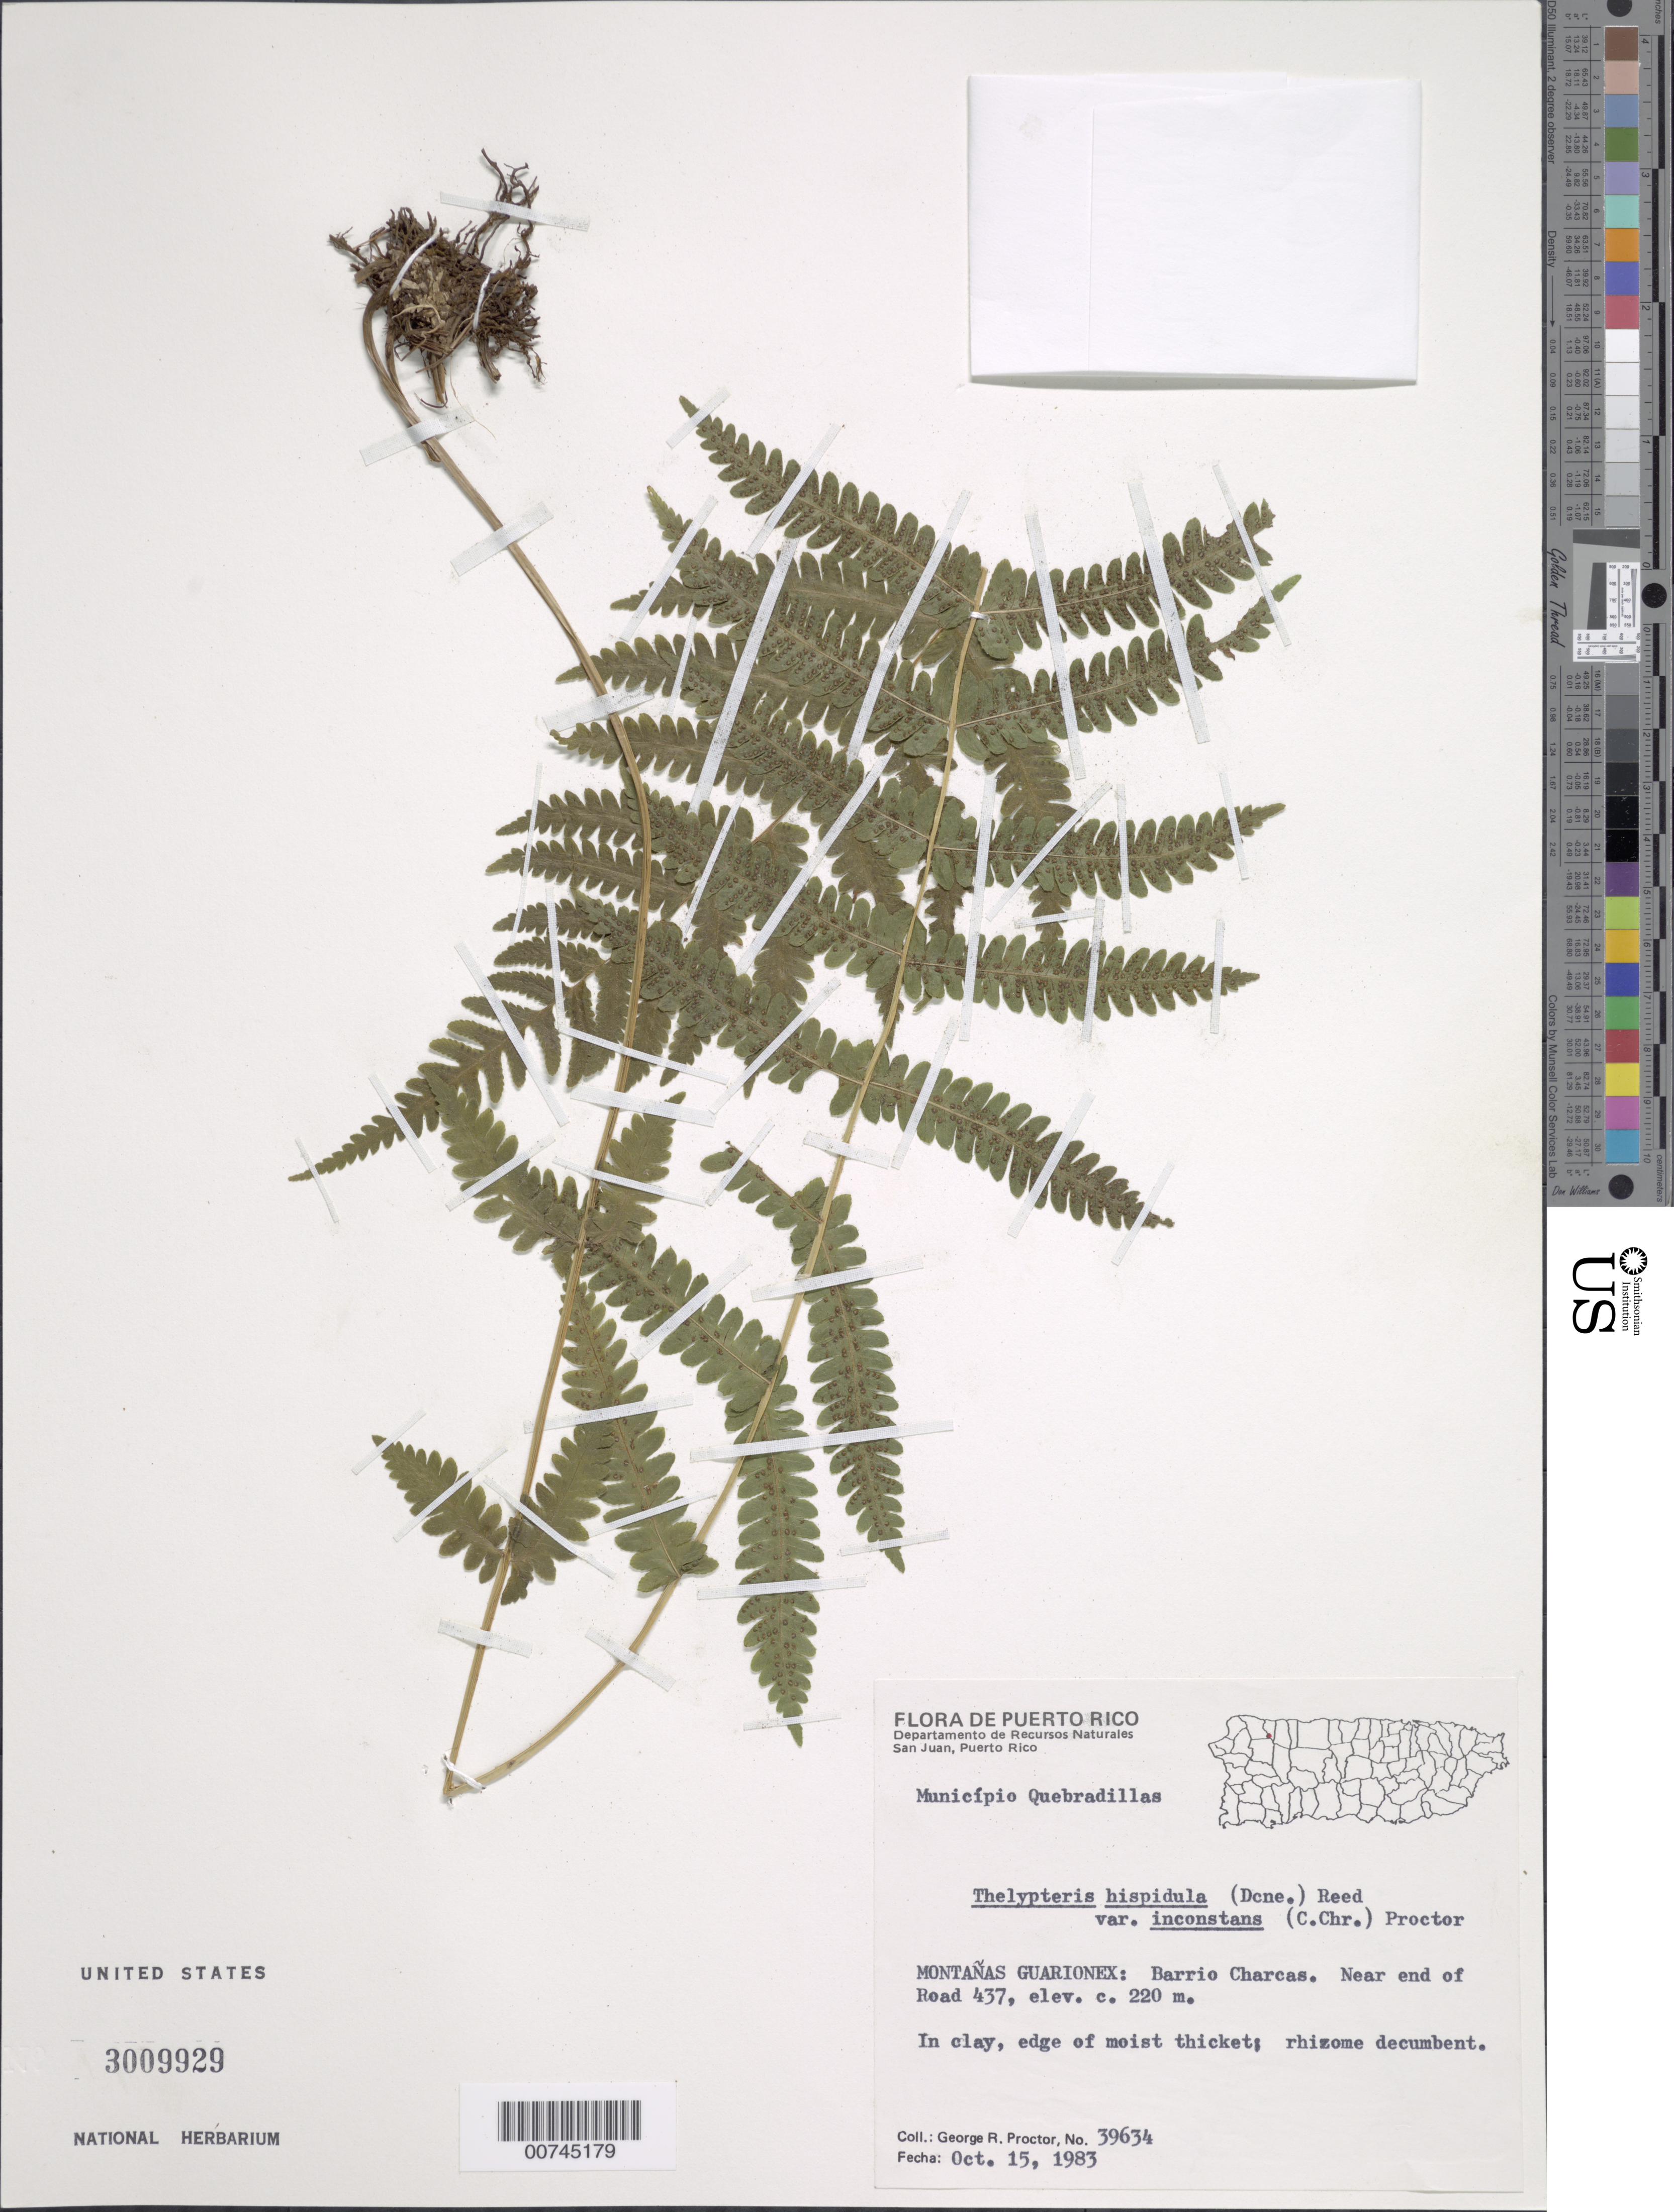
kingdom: Plantae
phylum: Tracheophyta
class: Polypodiopsida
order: Polypodiales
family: Thelypteridaceae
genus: Christella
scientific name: Christella hispidula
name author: (Decne.) Holttum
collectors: G. R. Proctor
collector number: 39634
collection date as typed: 15 Oct 1983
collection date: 1983-10-15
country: Puerto Rico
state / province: Quebradillas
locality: Montañas Guarionex: Barrio Charcas. Near end of Road 437, Municipio Quebradillas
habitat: In clay, edge of moist thicket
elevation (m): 220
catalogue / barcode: US 3009929